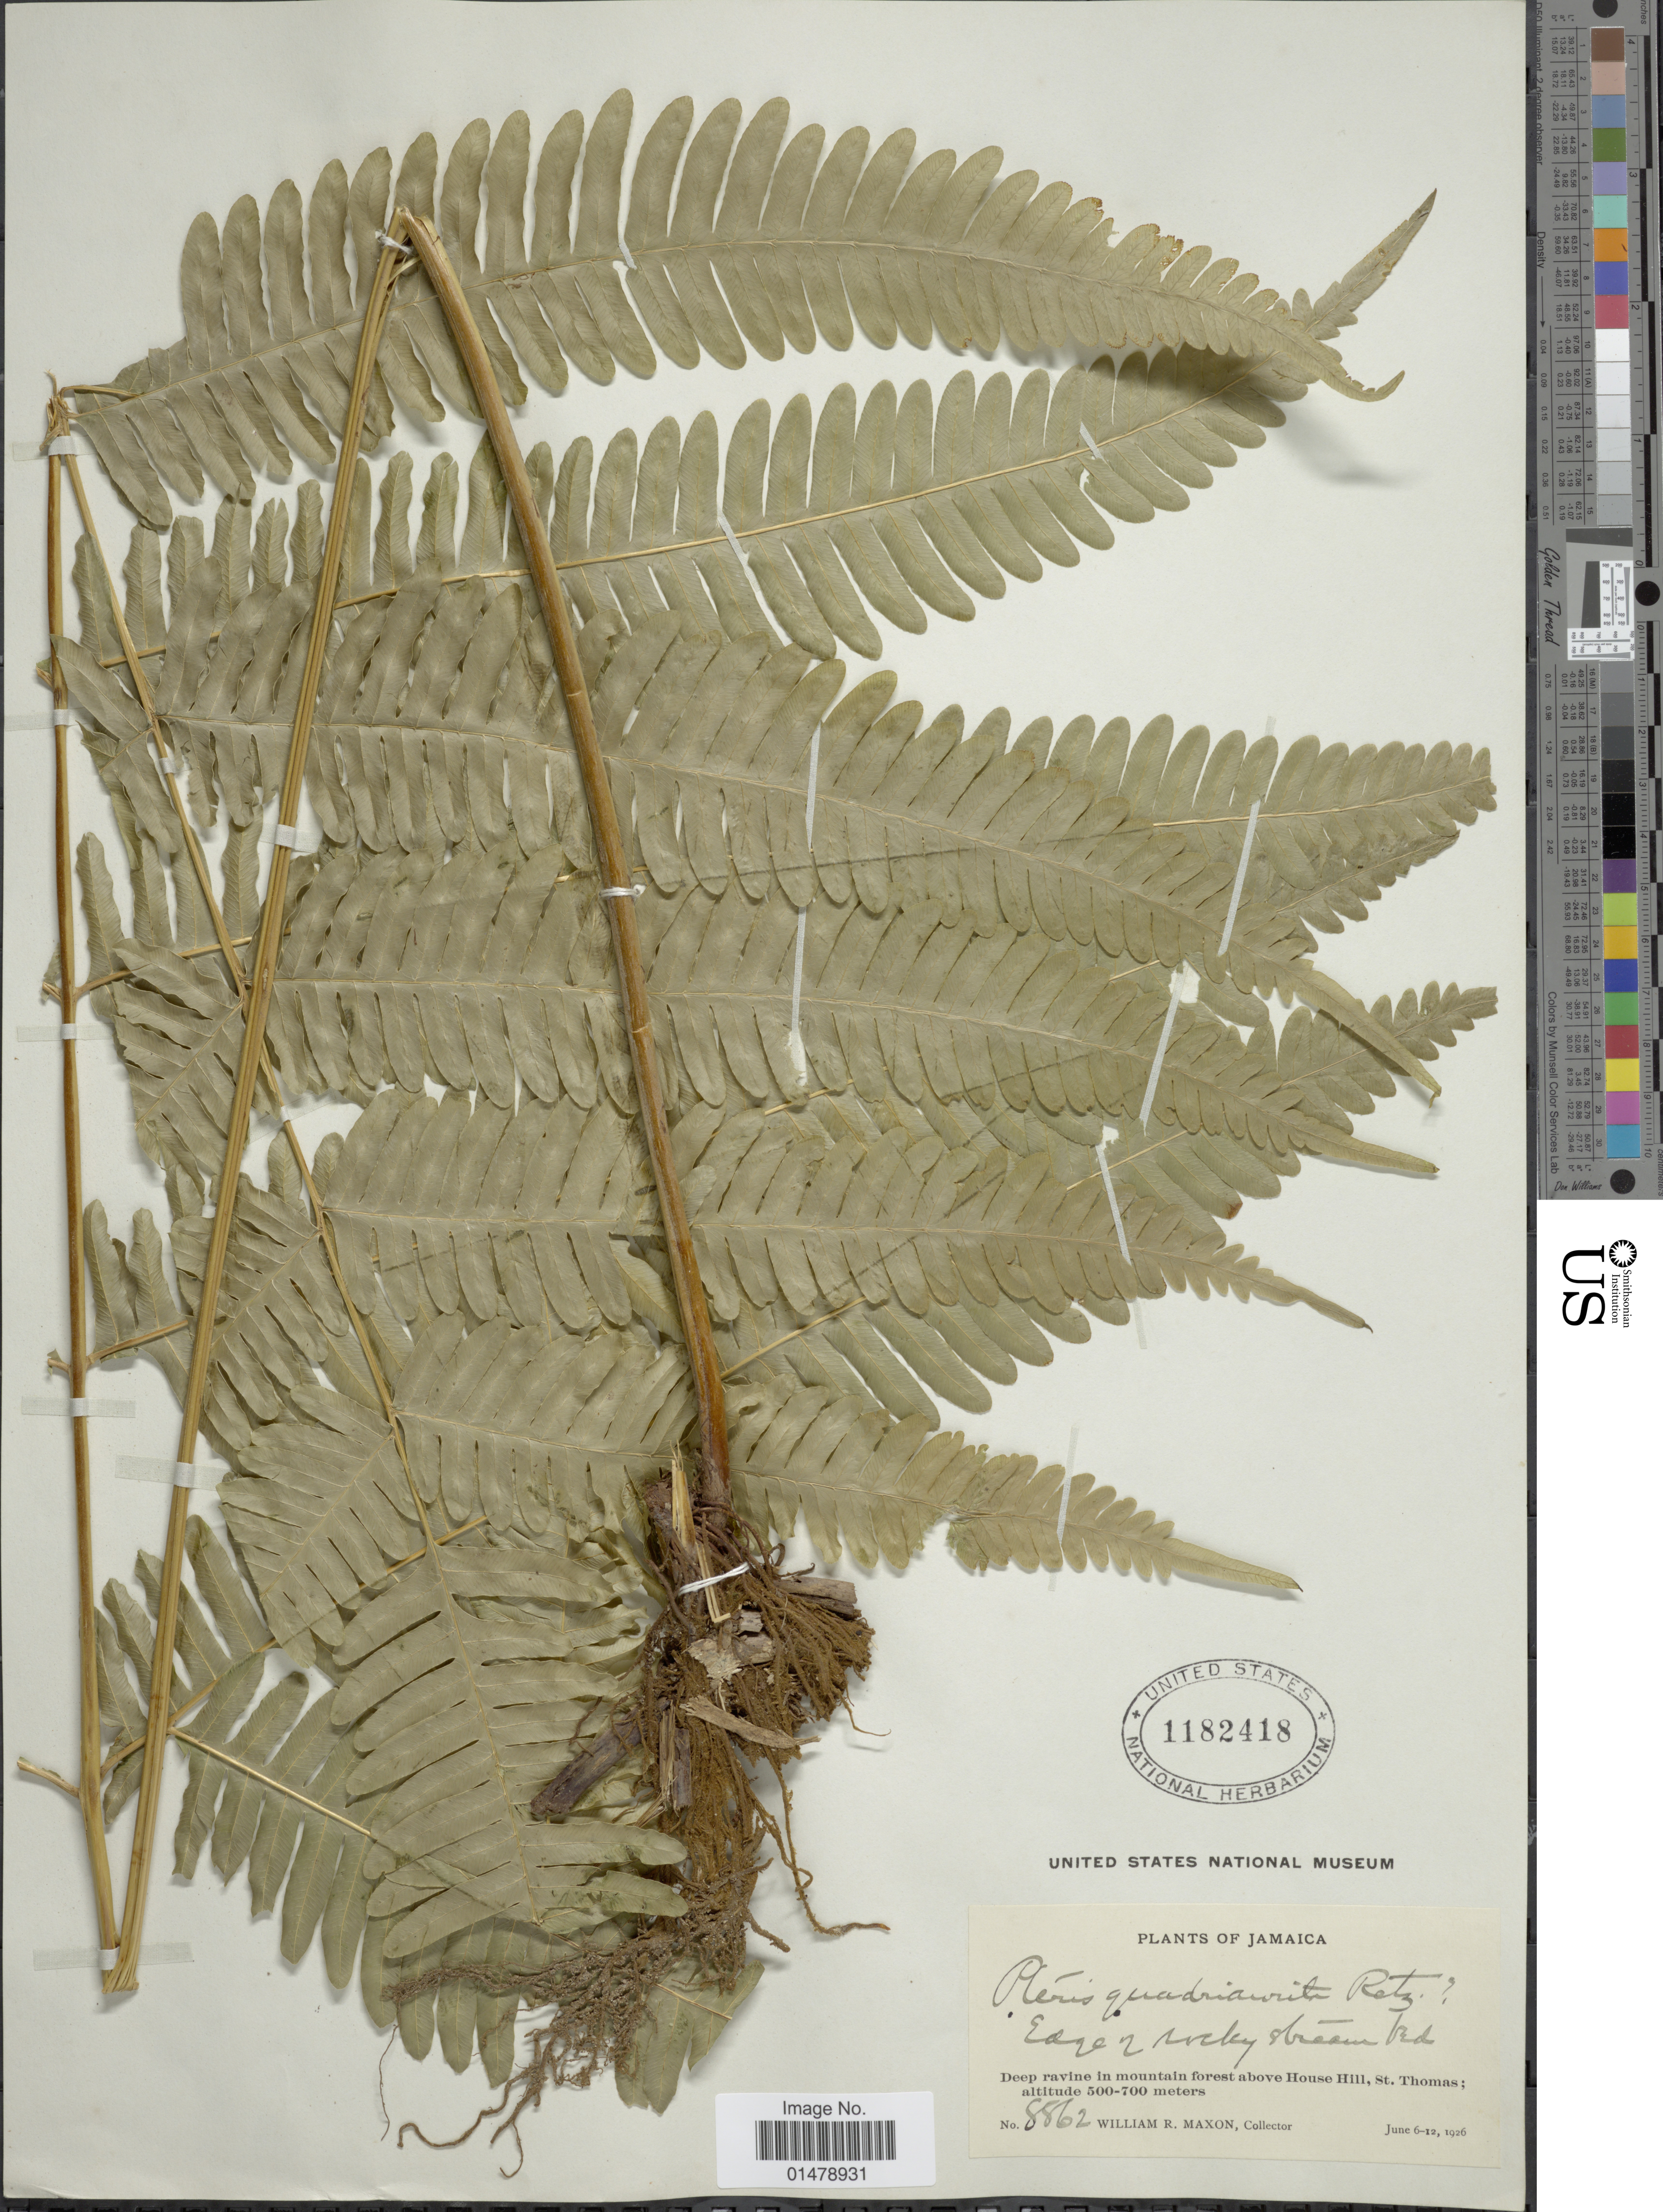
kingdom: Plantae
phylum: Tracheophyta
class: Polypodiopsida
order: Polypodiales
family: Pteridaceae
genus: Pteris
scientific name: Pteris quadriaurita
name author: Retz.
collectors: W. R. Maxon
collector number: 8862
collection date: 1926-06-06/1926-06-12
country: Jamaica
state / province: Saint Thomas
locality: Deep ravine in mountain forest above House Hill, St. Thomas.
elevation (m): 500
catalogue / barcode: US 1182418